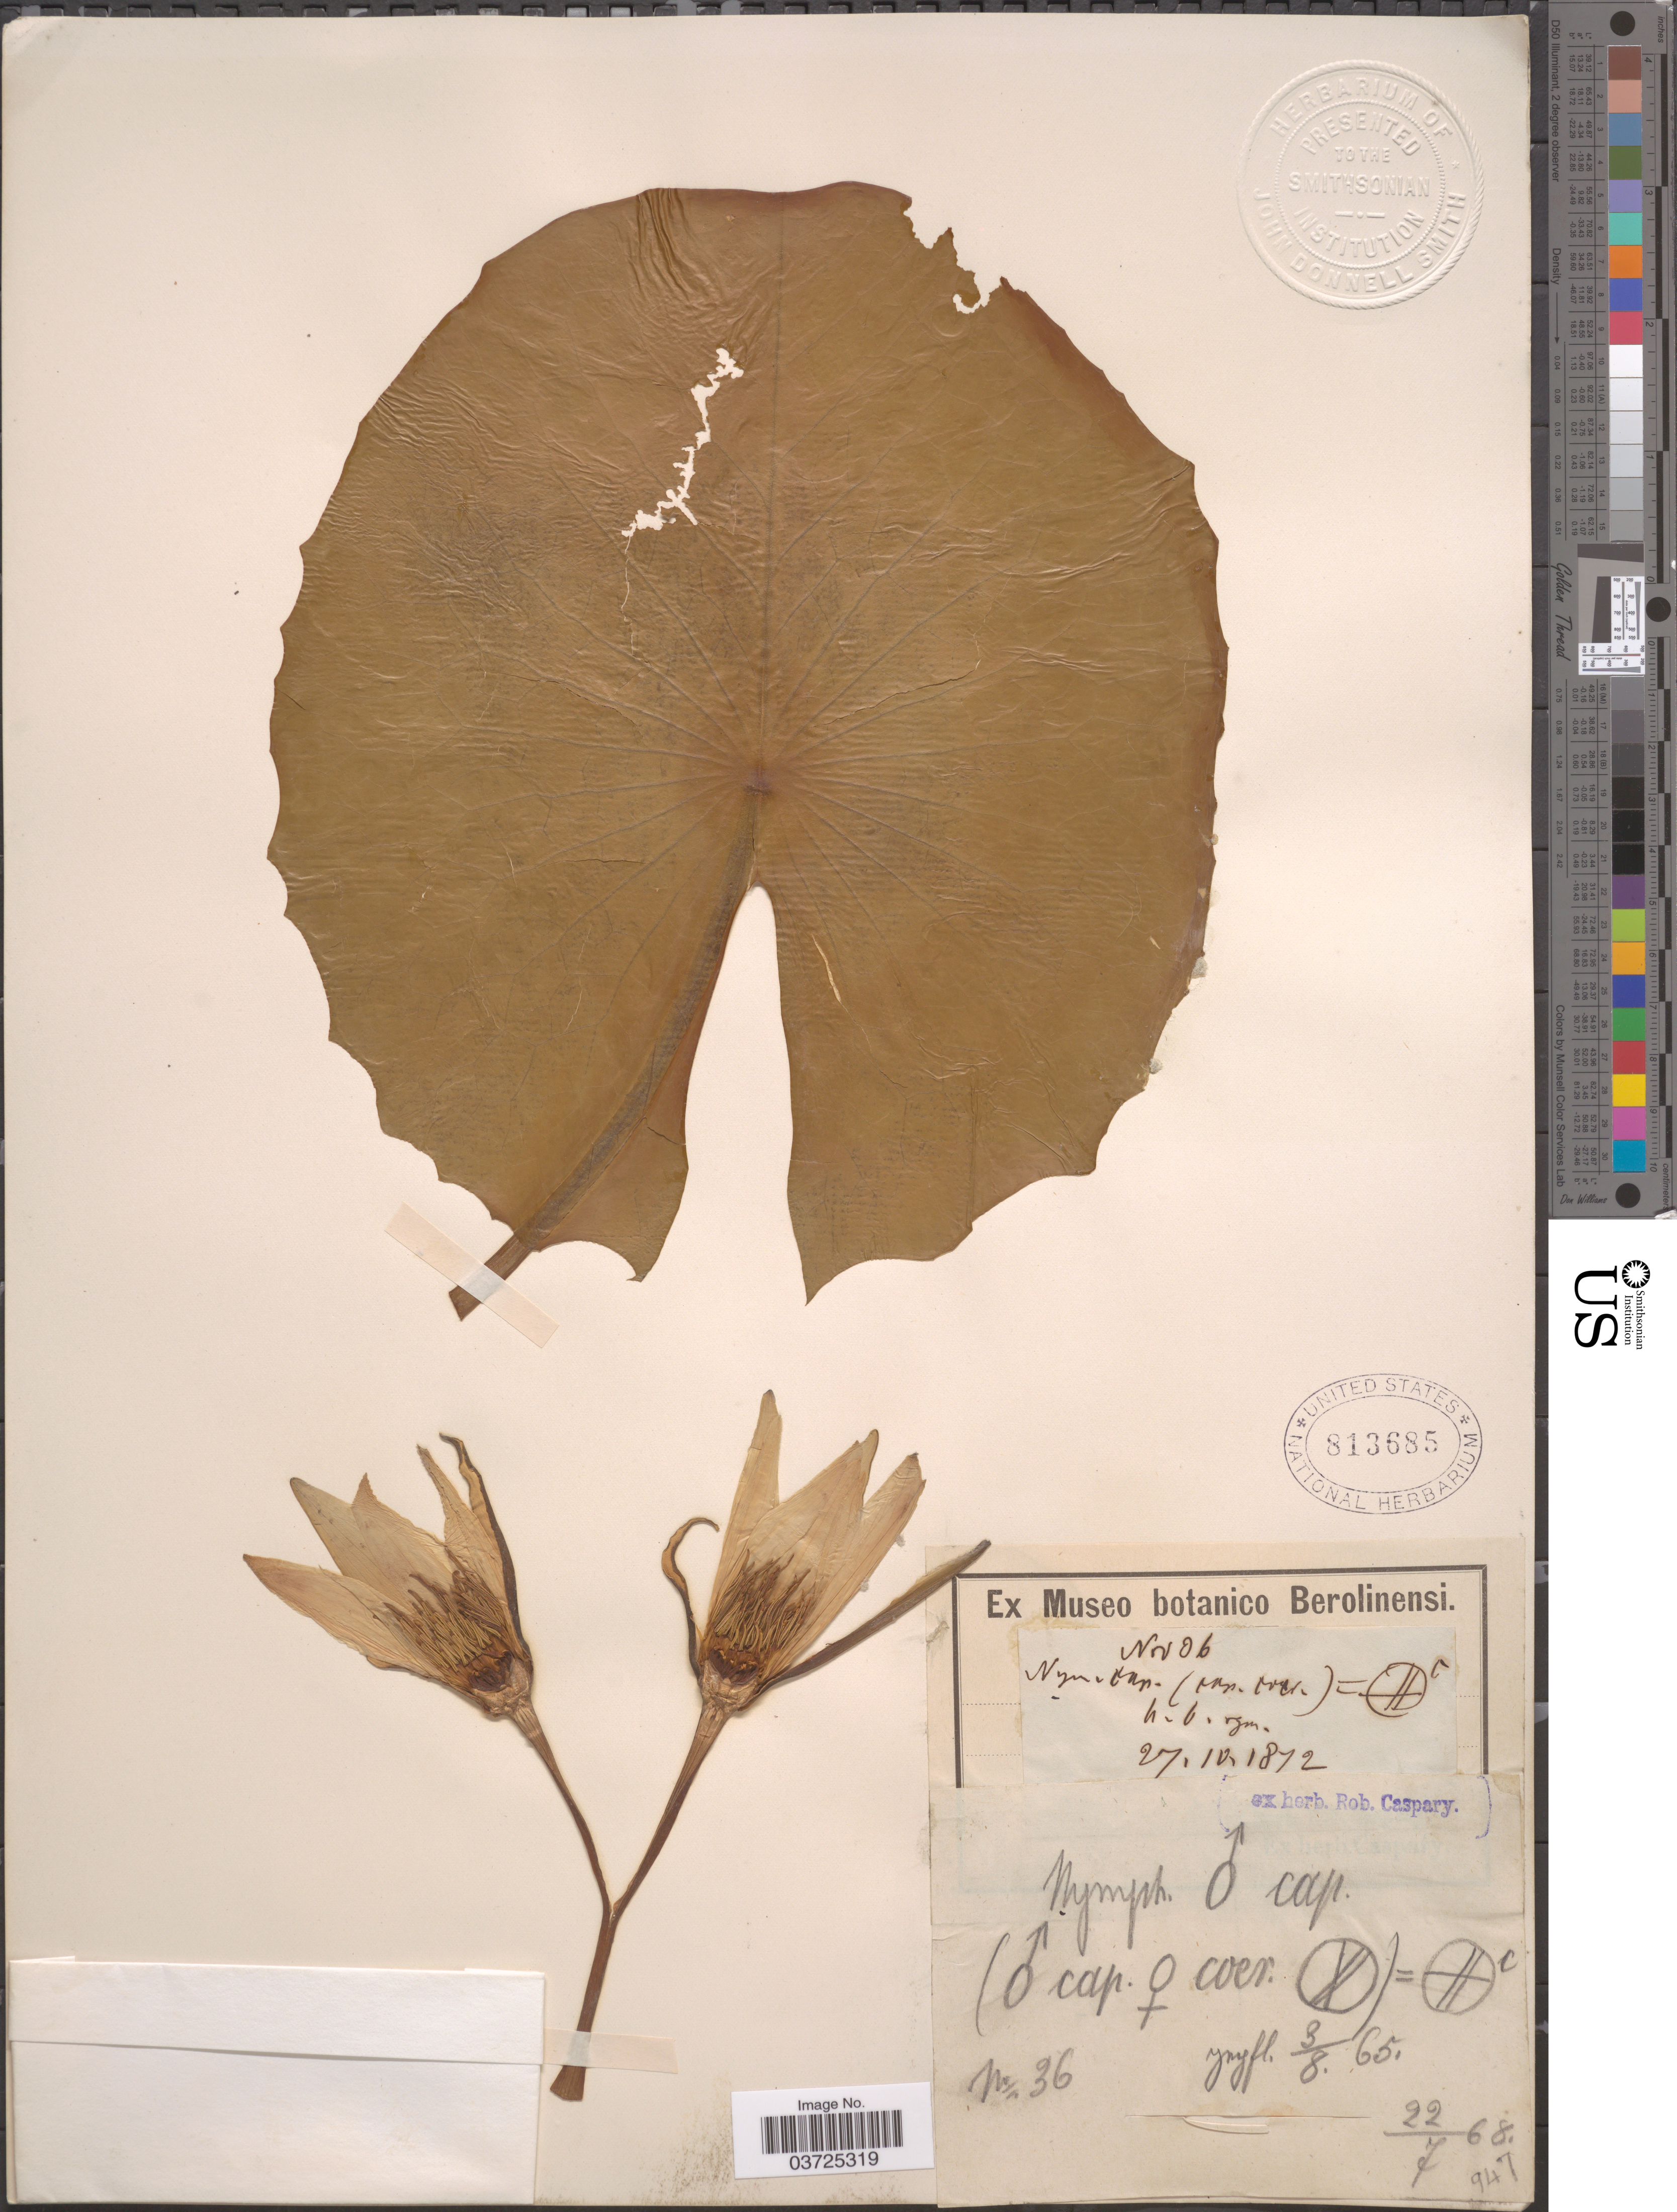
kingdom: Plantae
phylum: Tracheophyta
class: Magnoliopsida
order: Nymphaeales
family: Nymphaeaceae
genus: Nymphaea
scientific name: Nymphaea sp.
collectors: ex herb. Rob. Caspary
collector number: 36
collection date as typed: Transcribed d/m/y: 3/8/65 to 22/7/68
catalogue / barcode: US 813685